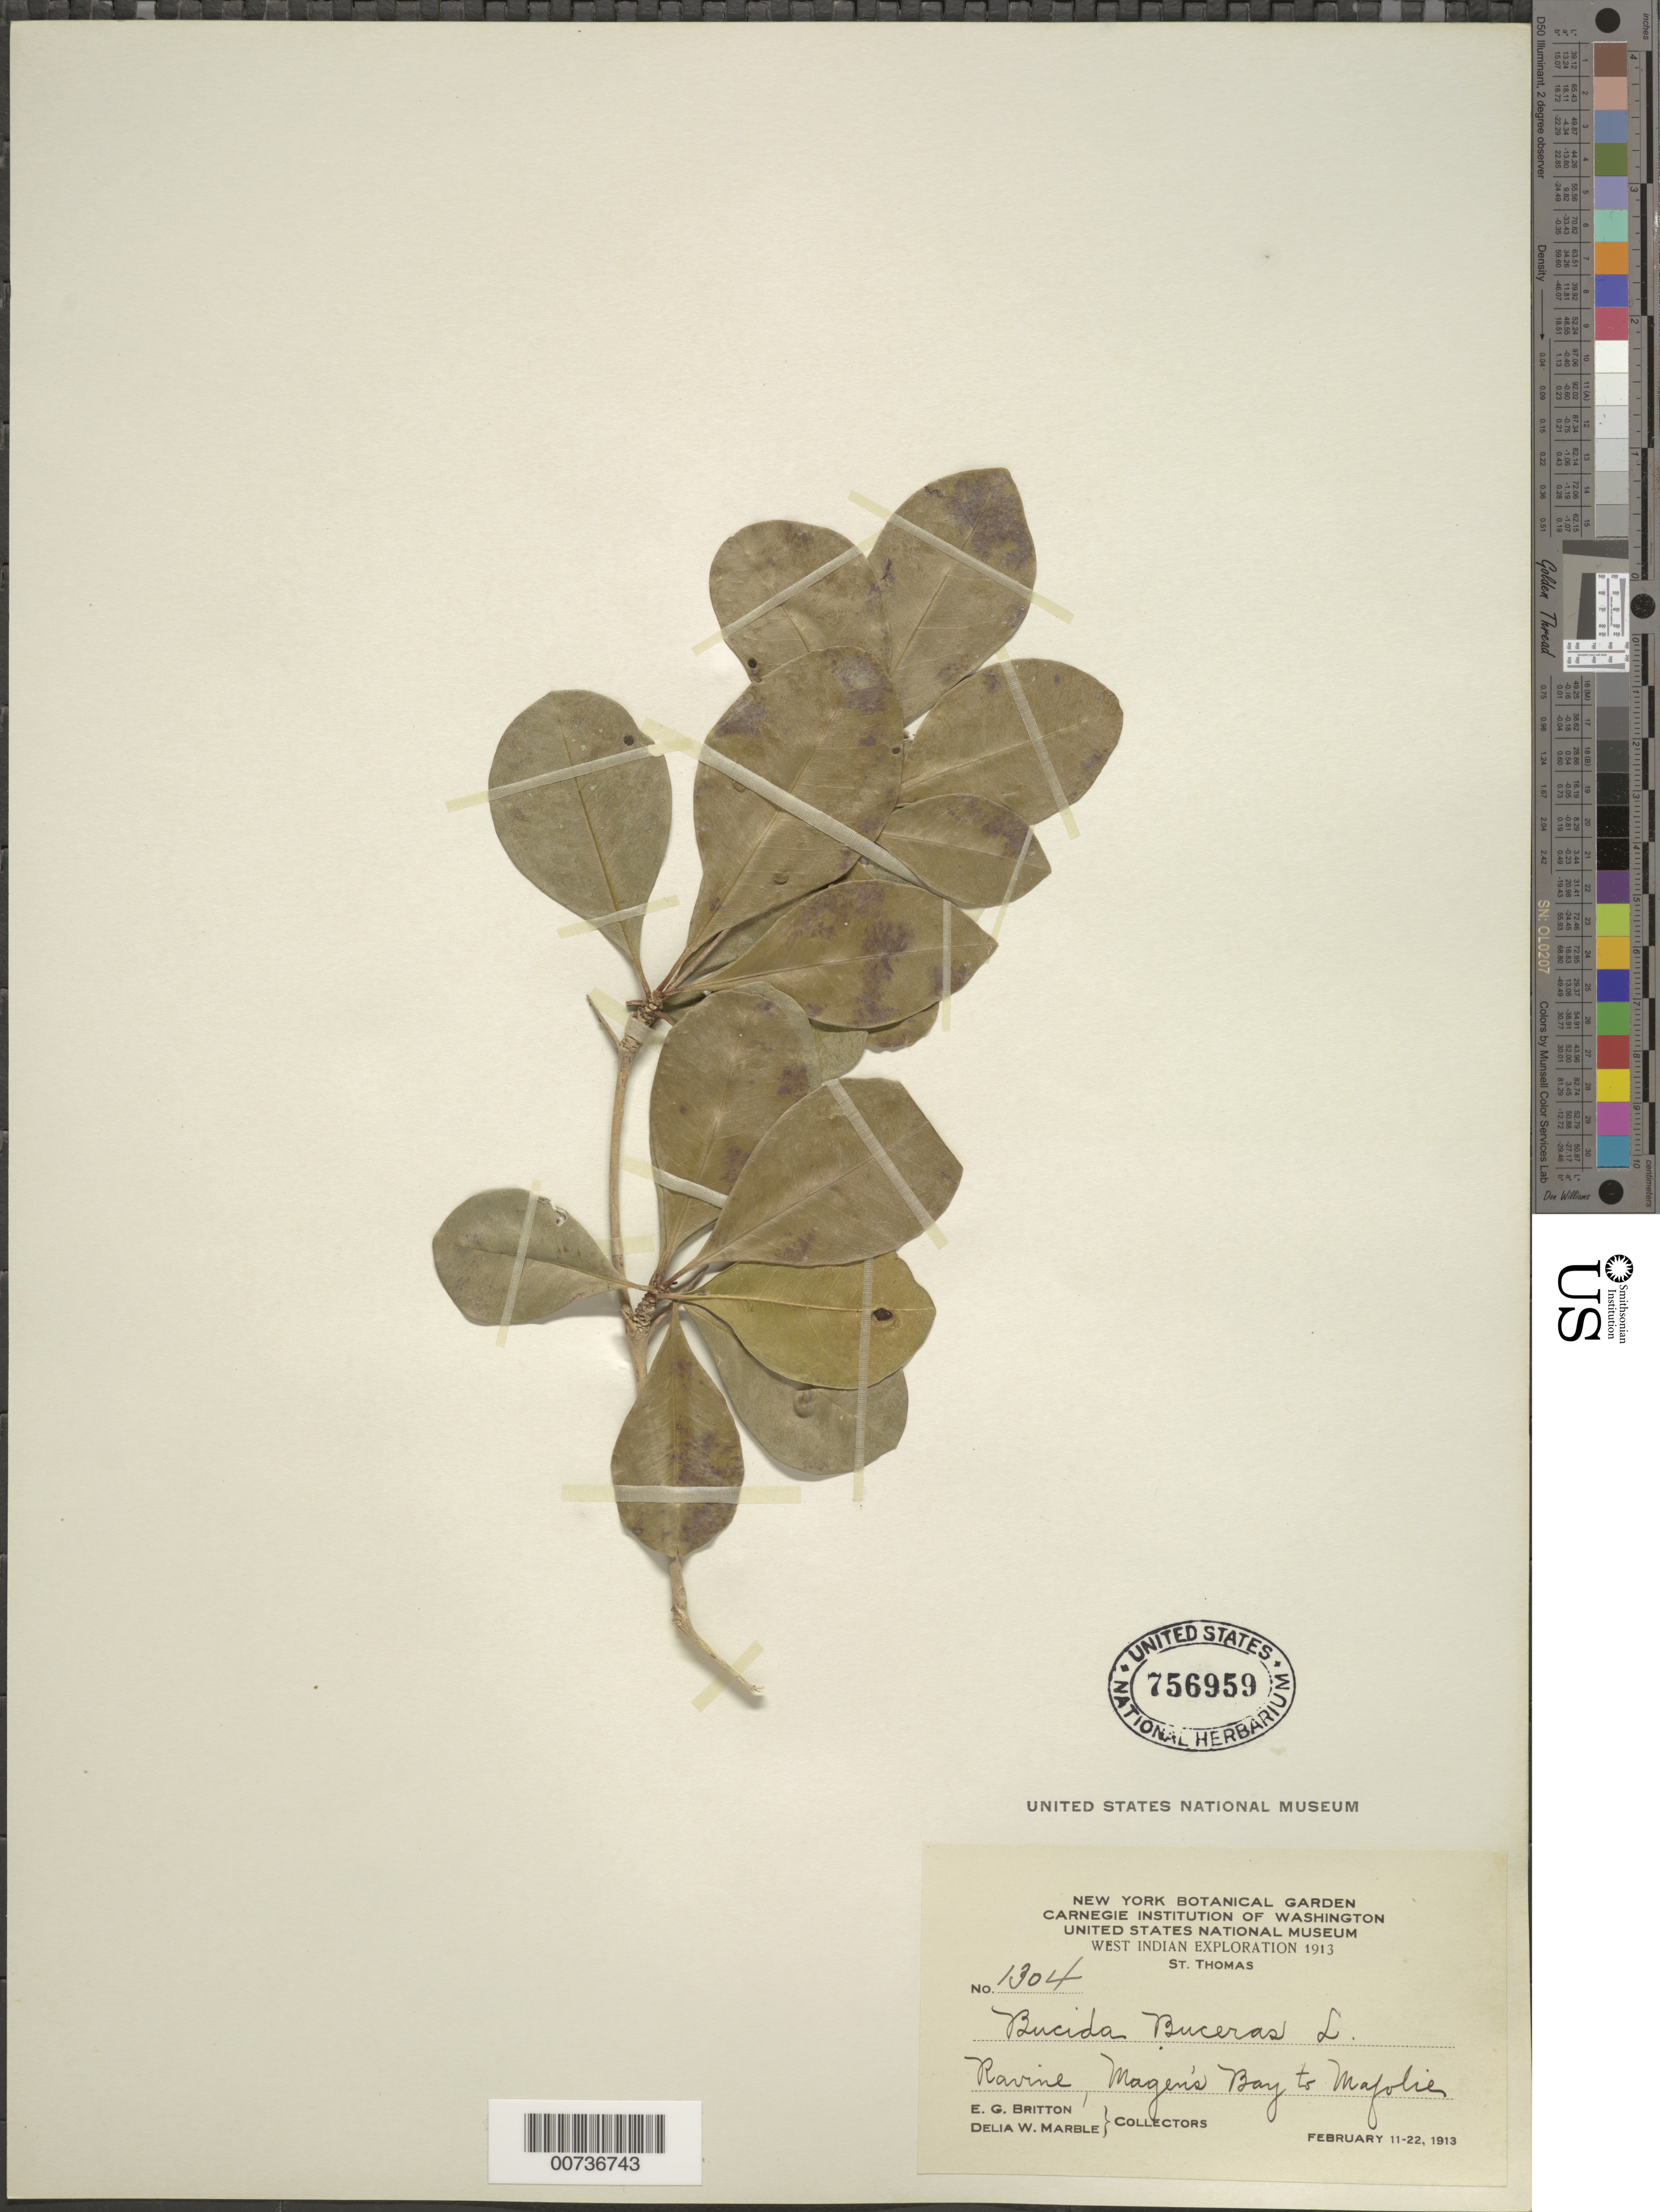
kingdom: Plantae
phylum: Tracheophyta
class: Magnoliopsida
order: Myrtales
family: Combretaceae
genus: Terminalia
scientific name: Terminalia buceras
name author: (L.) C. Wright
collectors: E. G. Britton & D. W. Marble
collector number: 1304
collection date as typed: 11 Feb 1913 to 22 Feb 1913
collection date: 1913-02-11/1913-02-22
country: U.S. Virgin Islands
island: St. Thomas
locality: Magen's Bay to Mafolie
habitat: Ravine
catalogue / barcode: US 756959